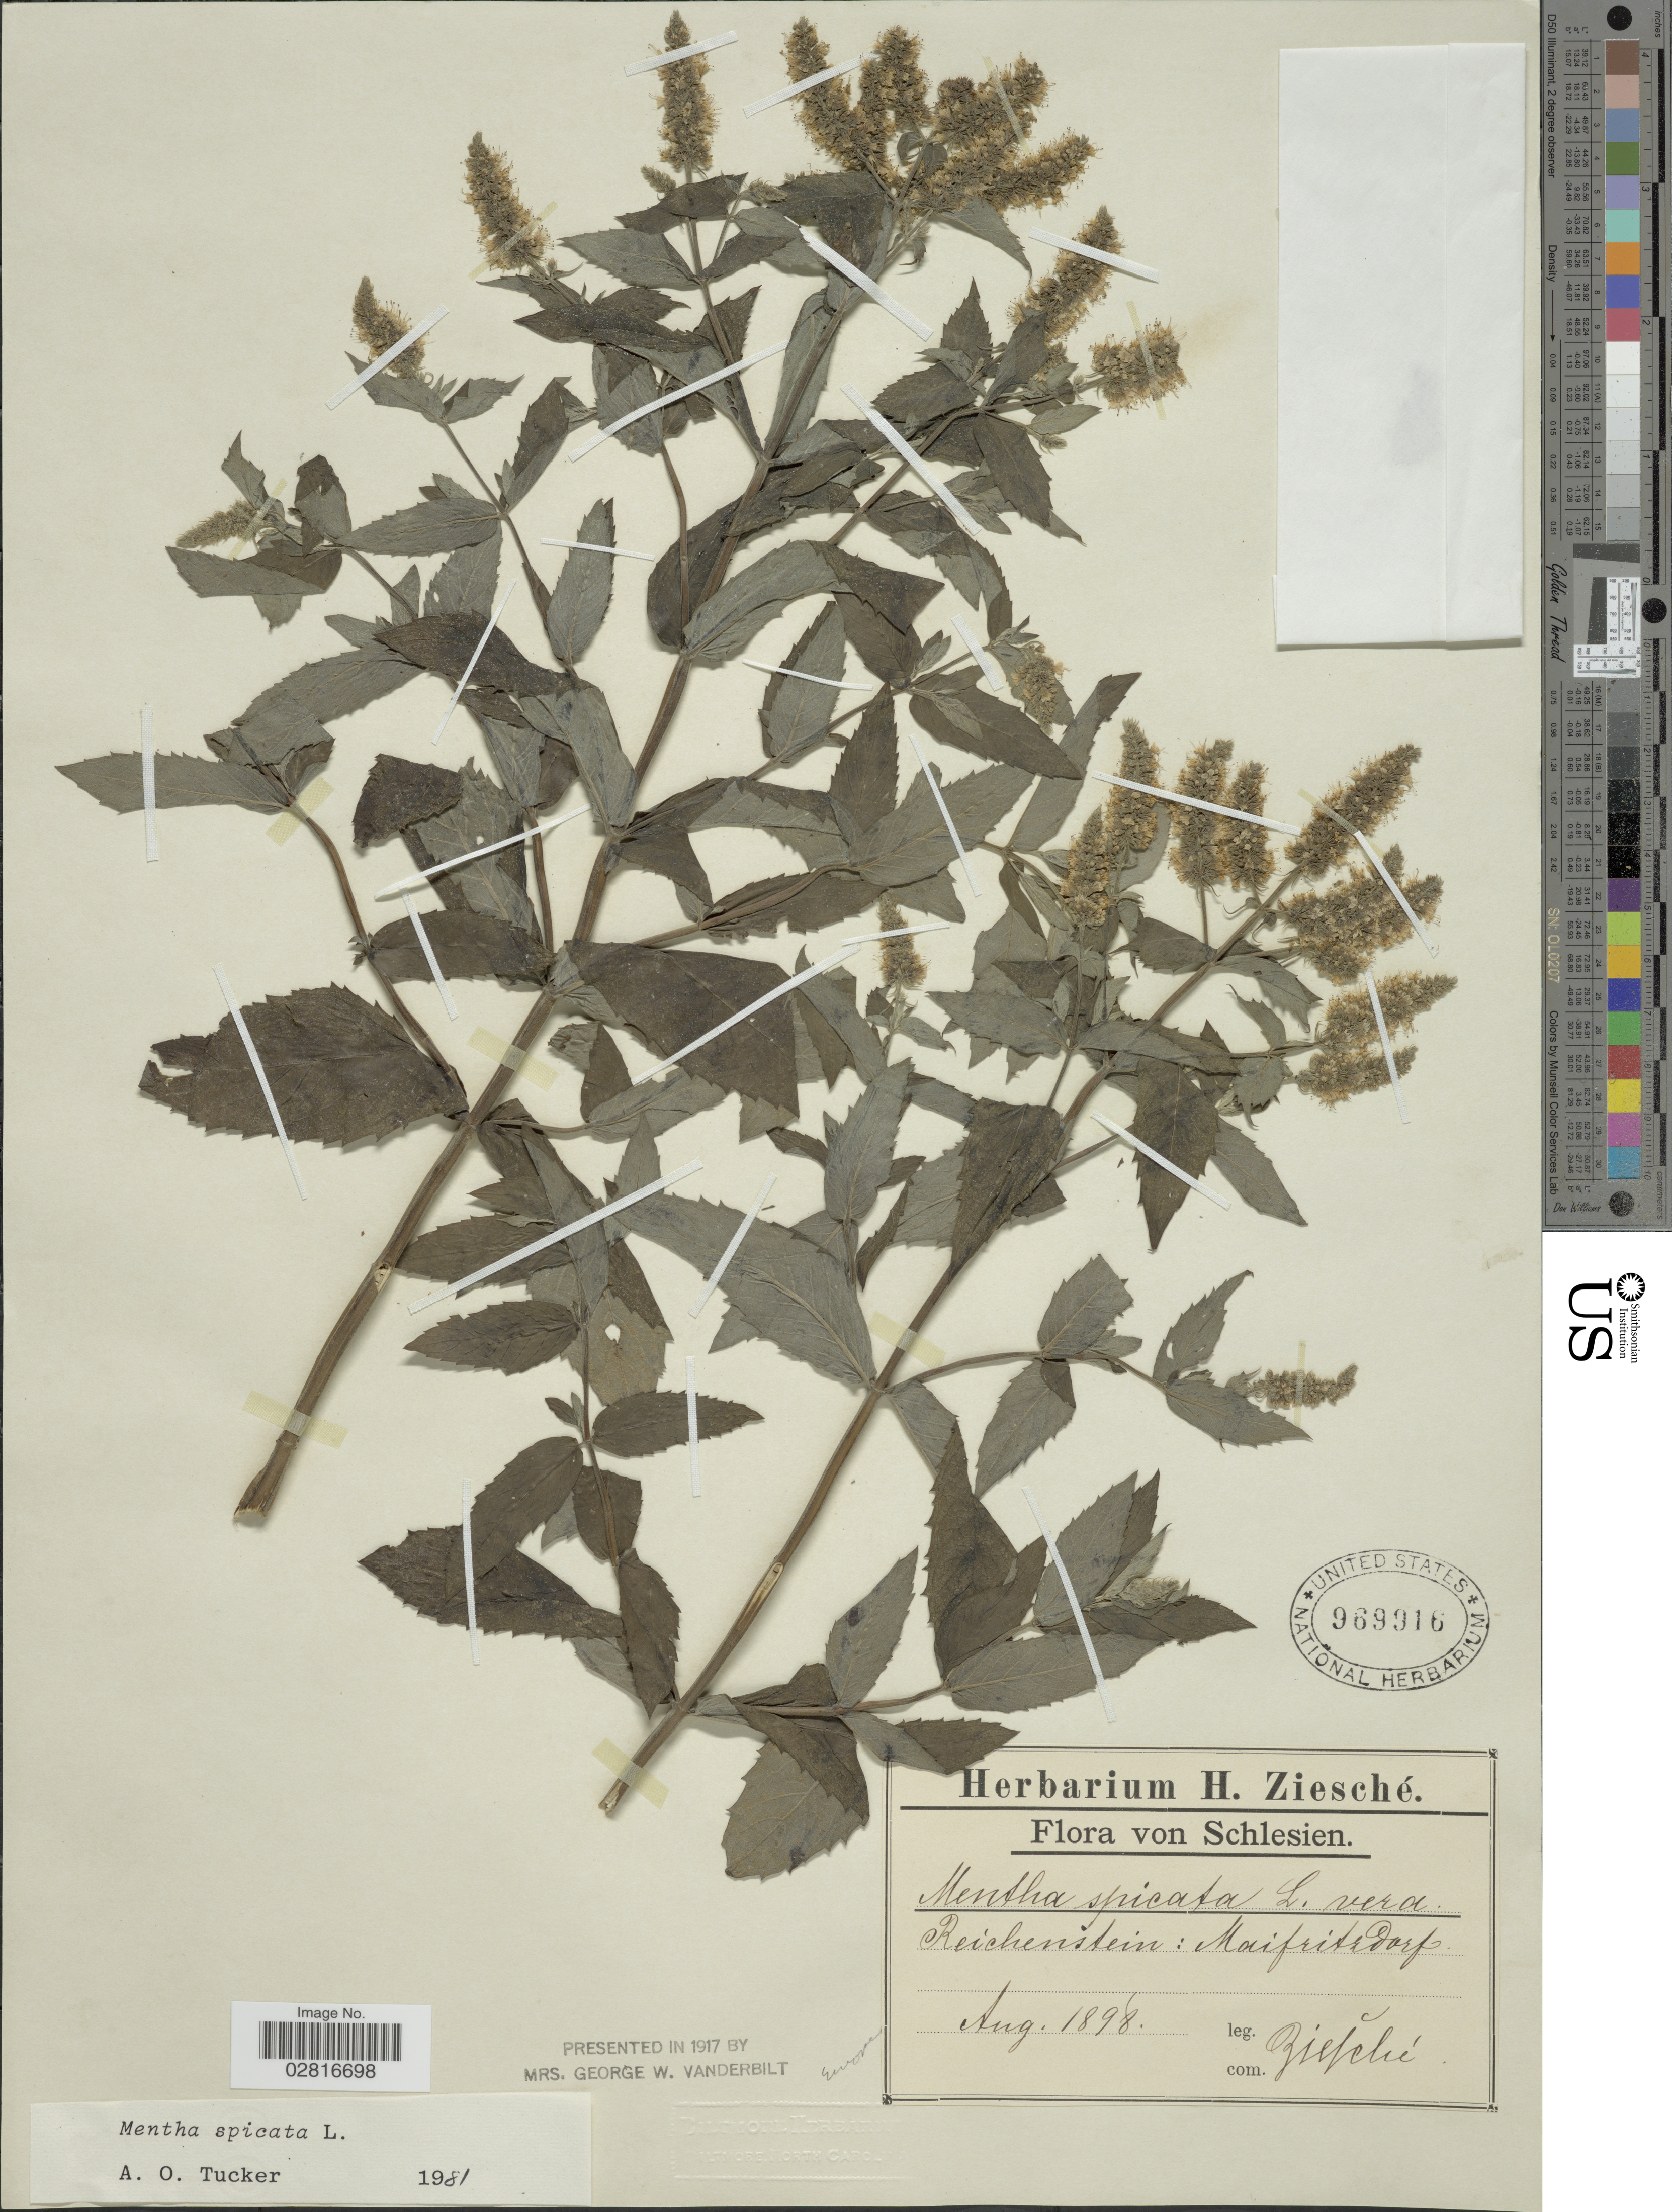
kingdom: Plantae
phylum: Tracheophyta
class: Magnoliopsida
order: Lamiales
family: Lamiaceae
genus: Mentha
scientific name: Mentha spicata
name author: L.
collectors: H. Ziesché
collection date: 1898-08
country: Poland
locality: Schlesien. Reichenstein: Maifeitzdorf [interpreted]. Europe.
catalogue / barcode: US 969916